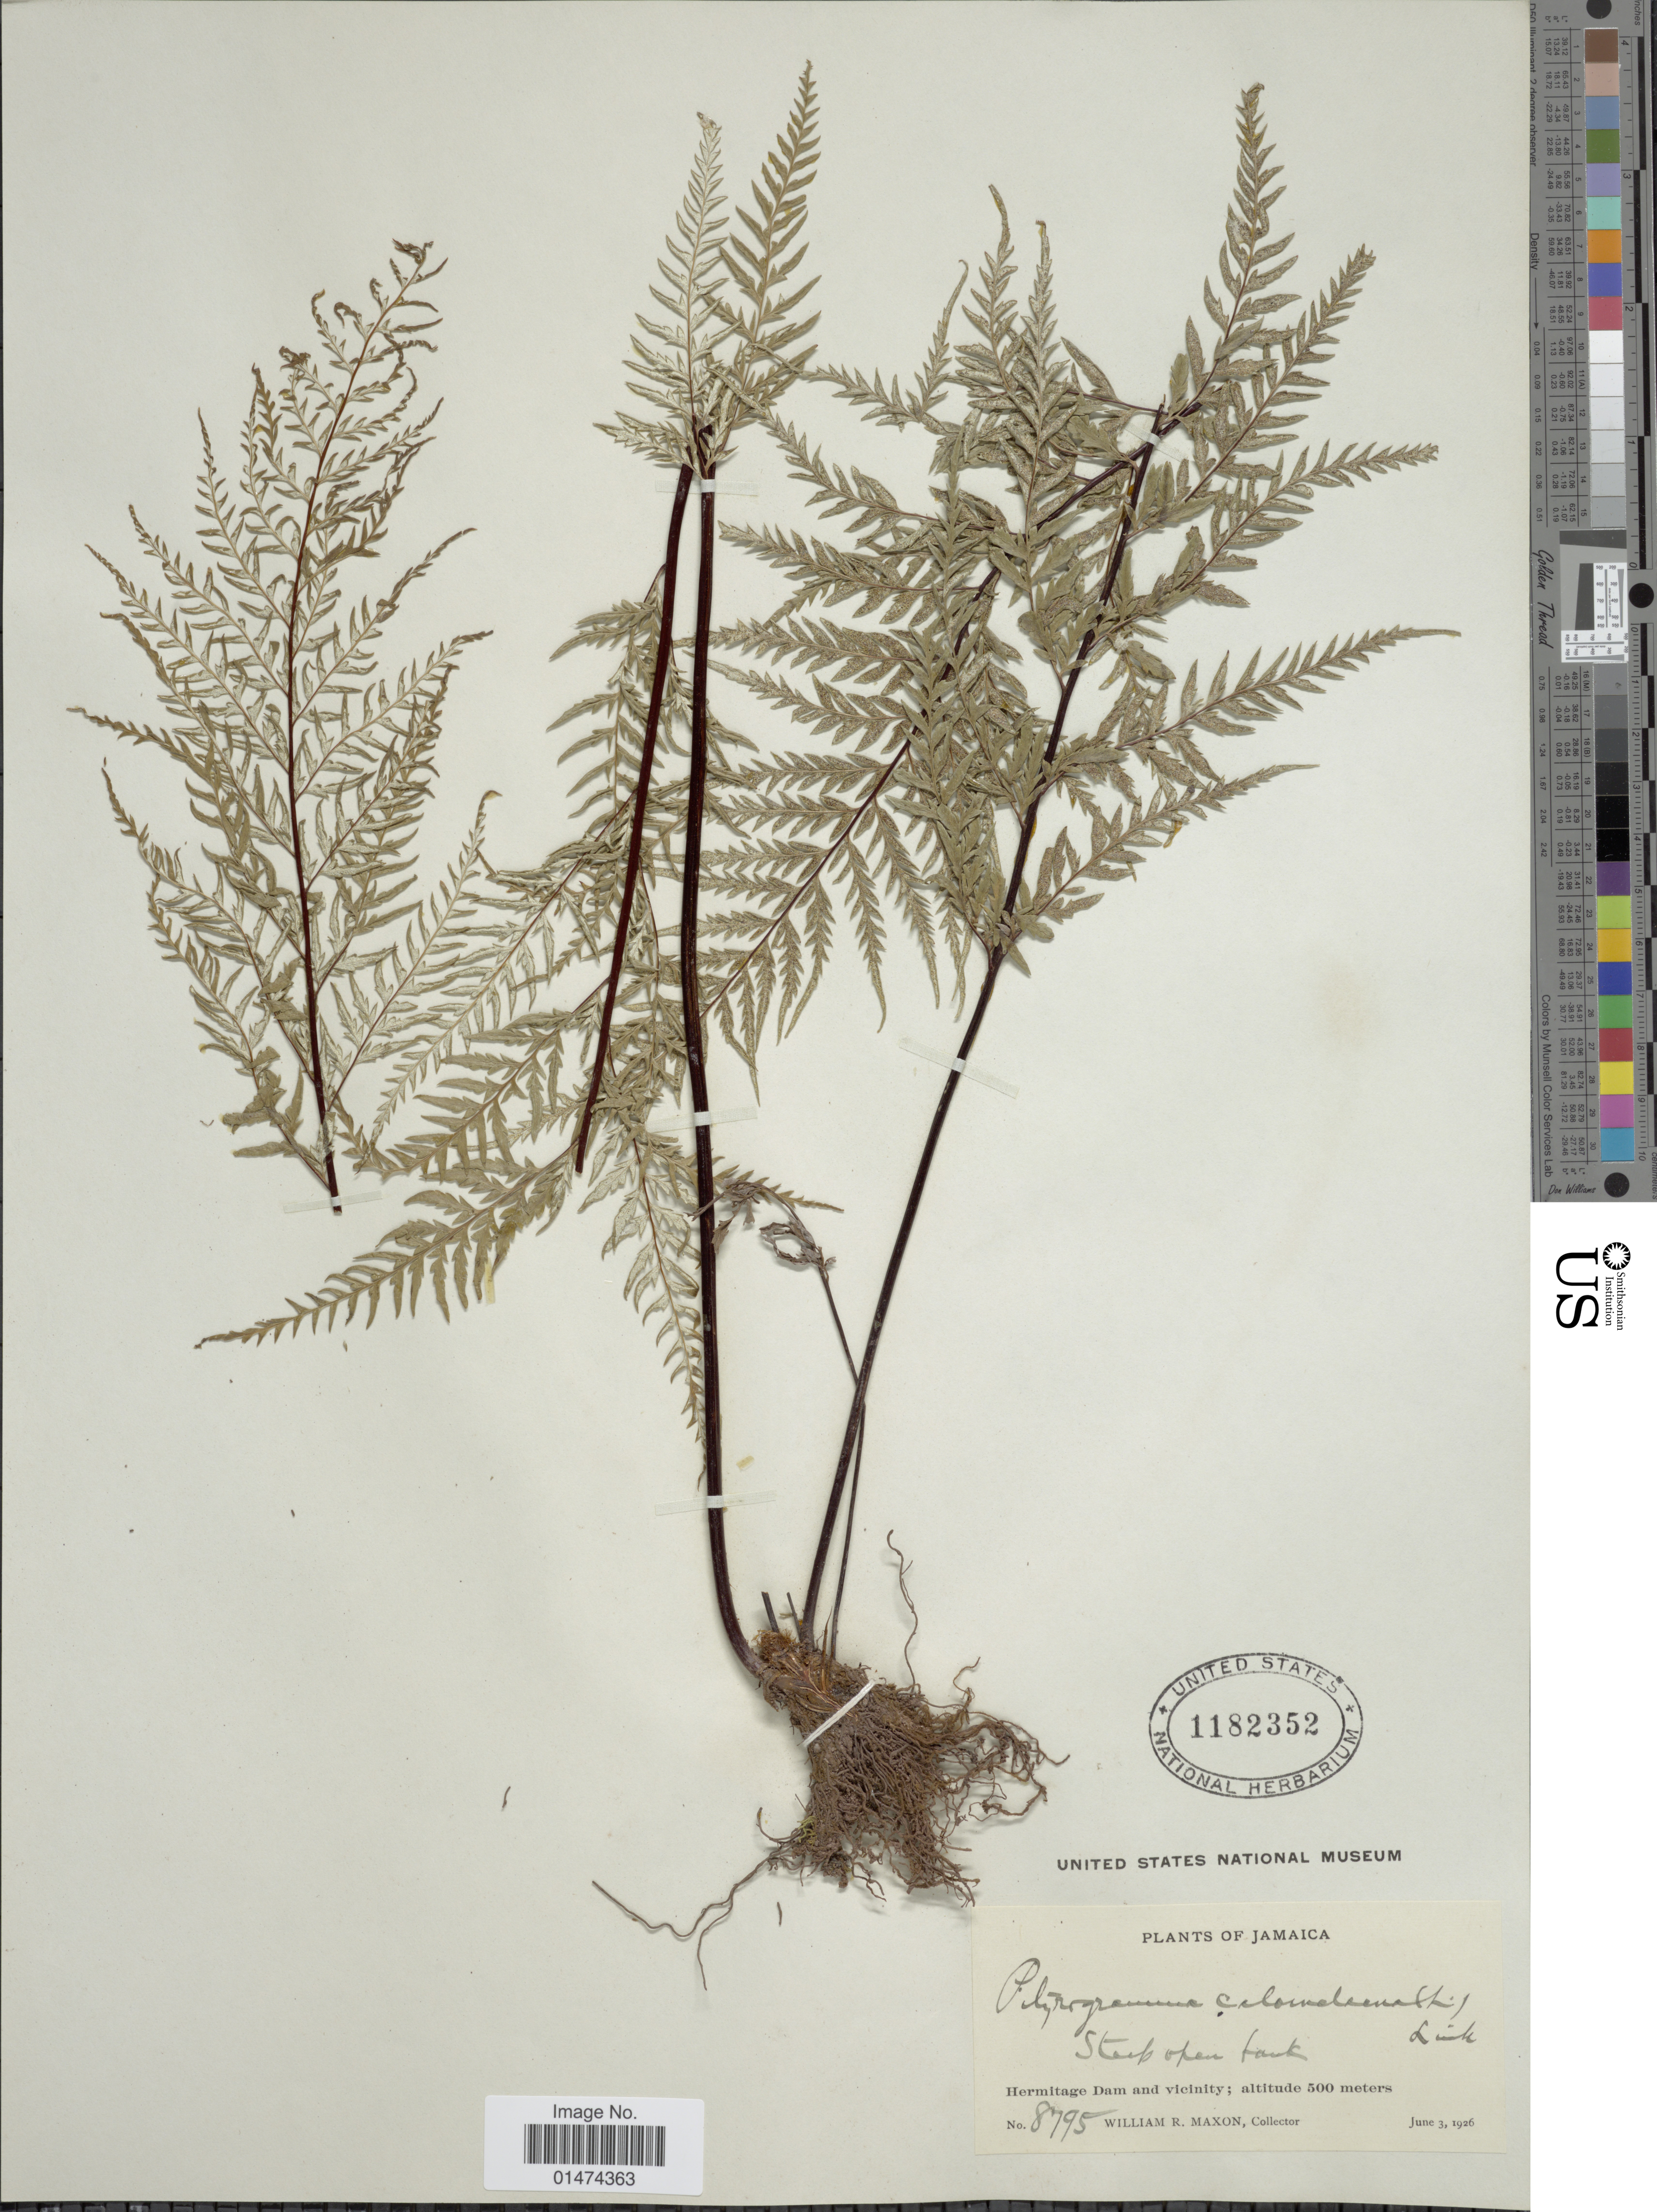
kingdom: Plantae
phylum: Tracheophyta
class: Polypodiopsida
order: Polypodiales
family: Pteridaceae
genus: Pityrogramma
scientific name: Pityrogramma calomelanos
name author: (L.) Link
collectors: W. R. Maxon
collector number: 8795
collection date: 1926-06-03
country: Jamaica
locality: Hermitage Dam and Vicinity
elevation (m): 500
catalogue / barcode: US 1182352